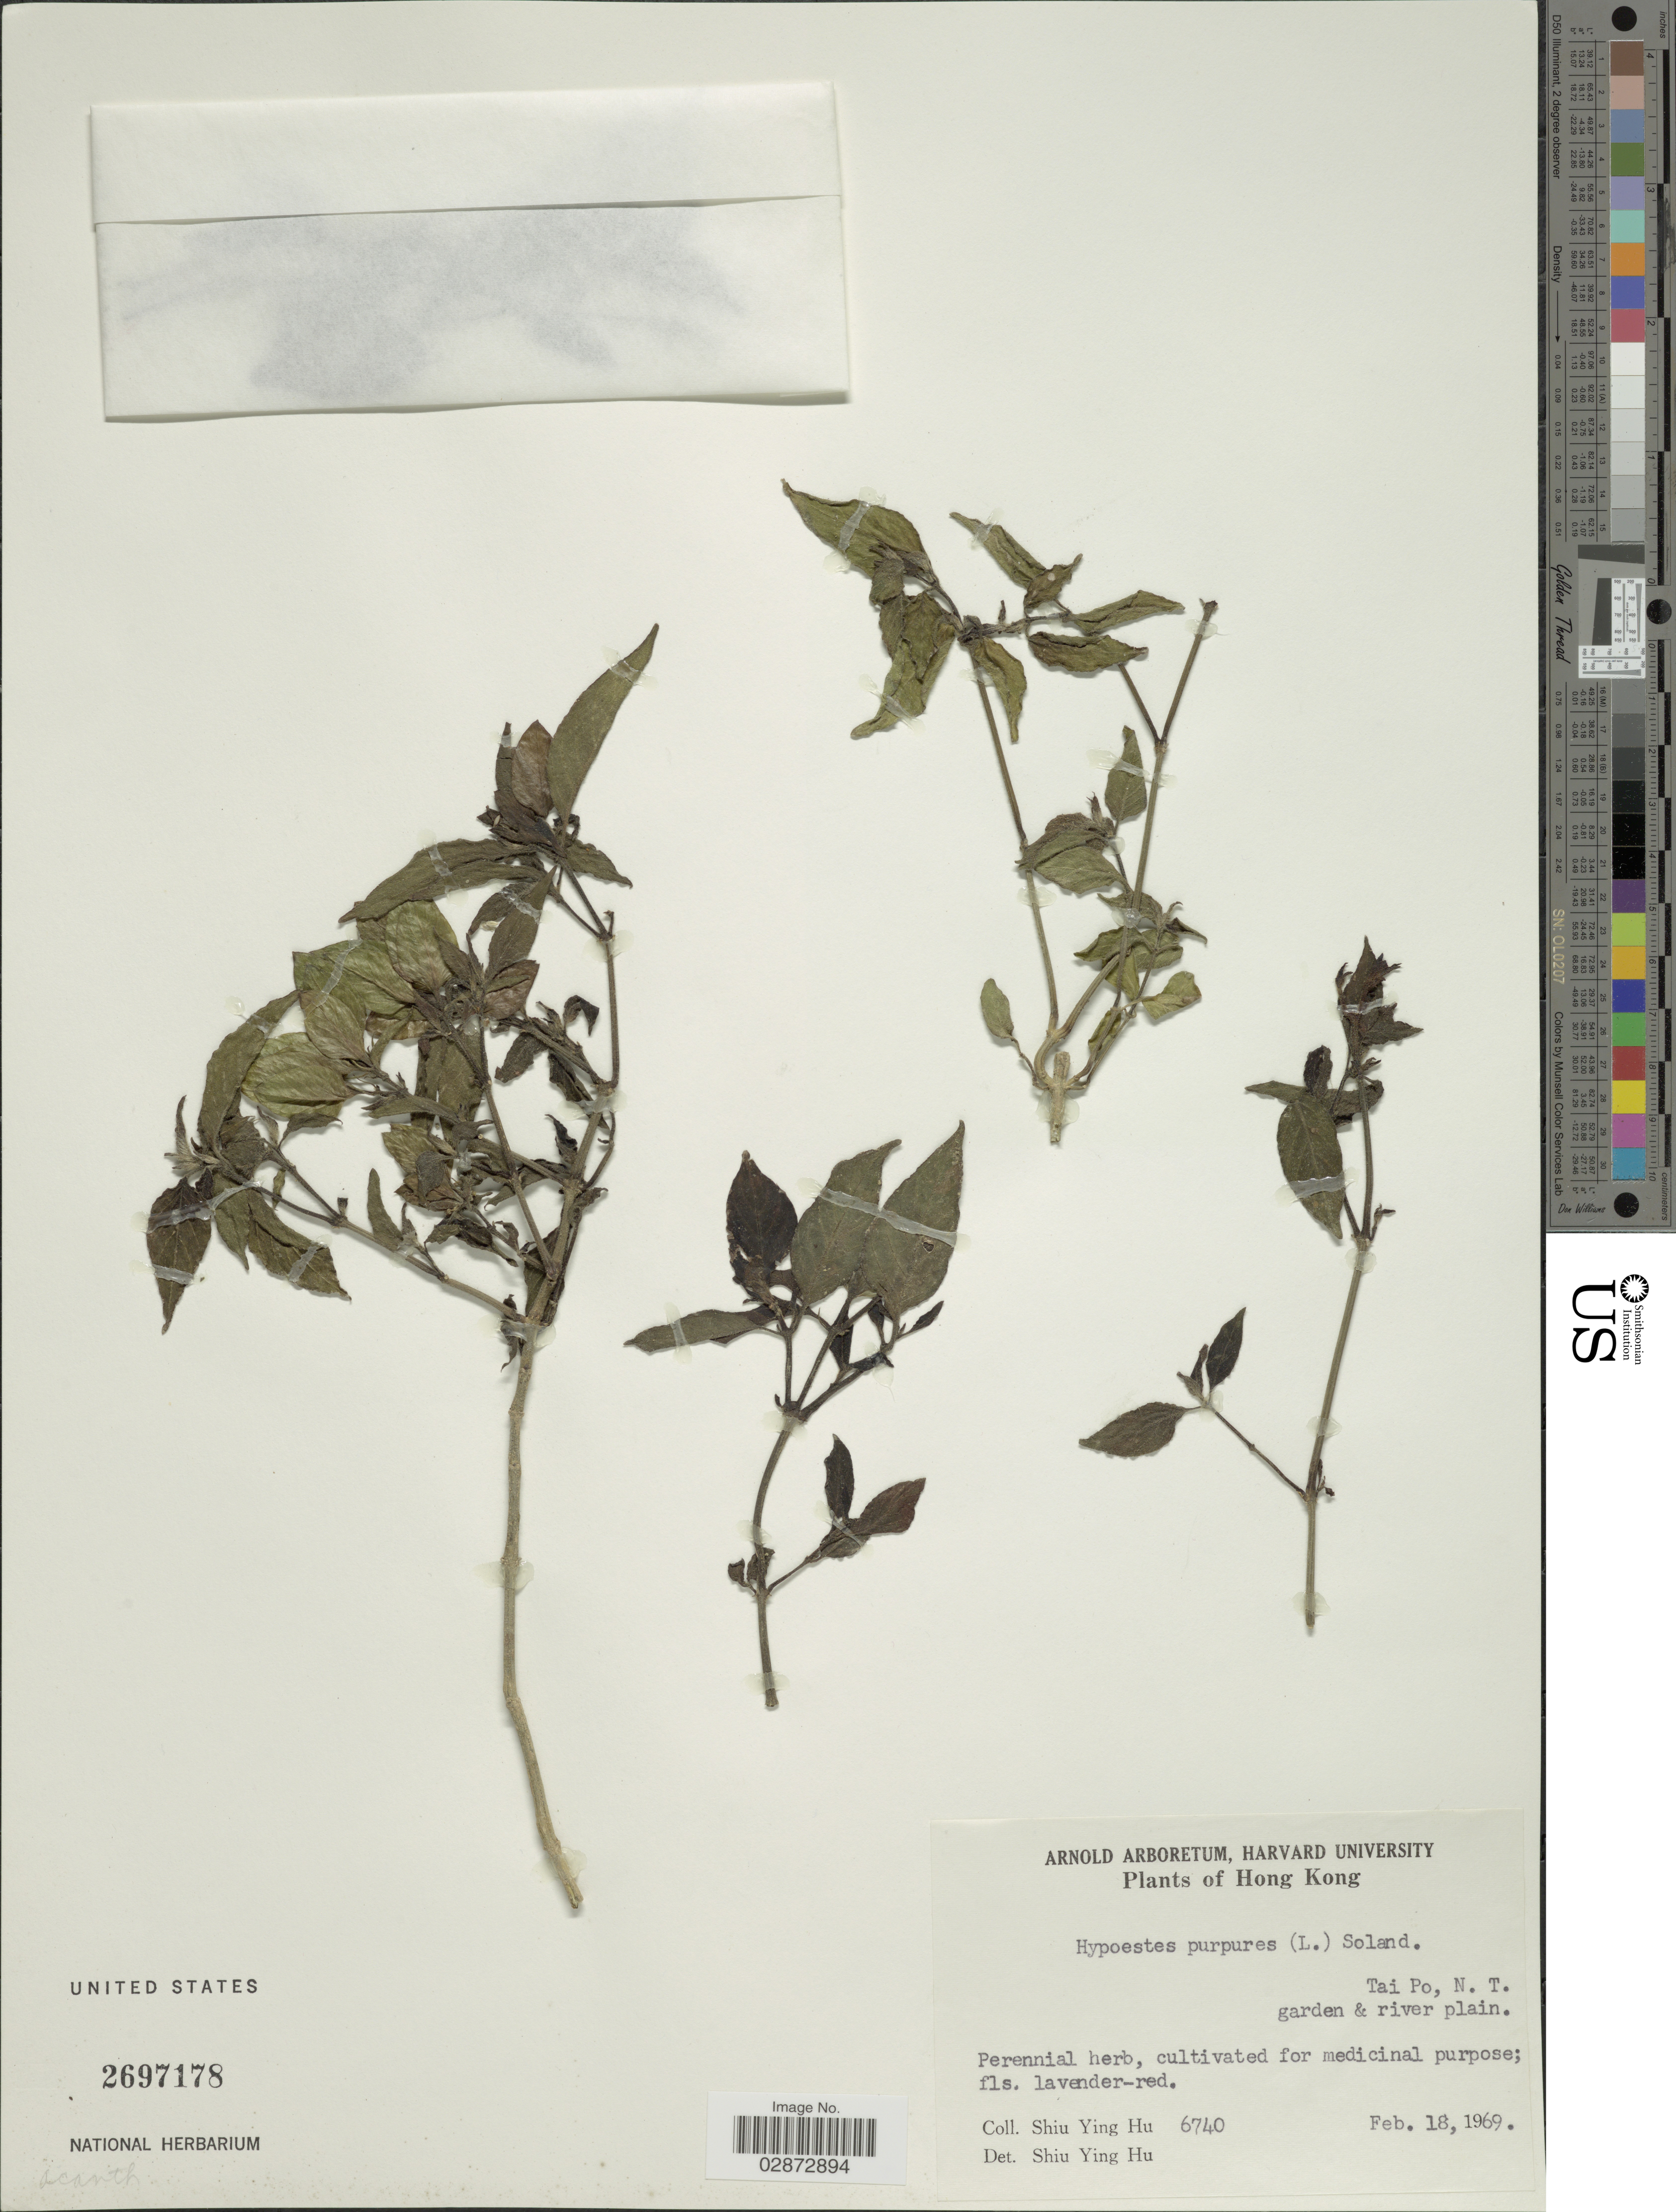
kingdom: Plantae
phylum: Tracheophyta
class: Magnoliopsida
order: Lamiales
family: Acanthaceae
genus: Hypoestes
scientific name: Hypoestes purpurea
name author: R. Br.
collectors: S. Y. Hu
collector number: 6740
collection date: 1969-02-18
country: China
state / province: Hong Kong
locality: Tai Po, N.T.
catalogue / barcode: US 2697178